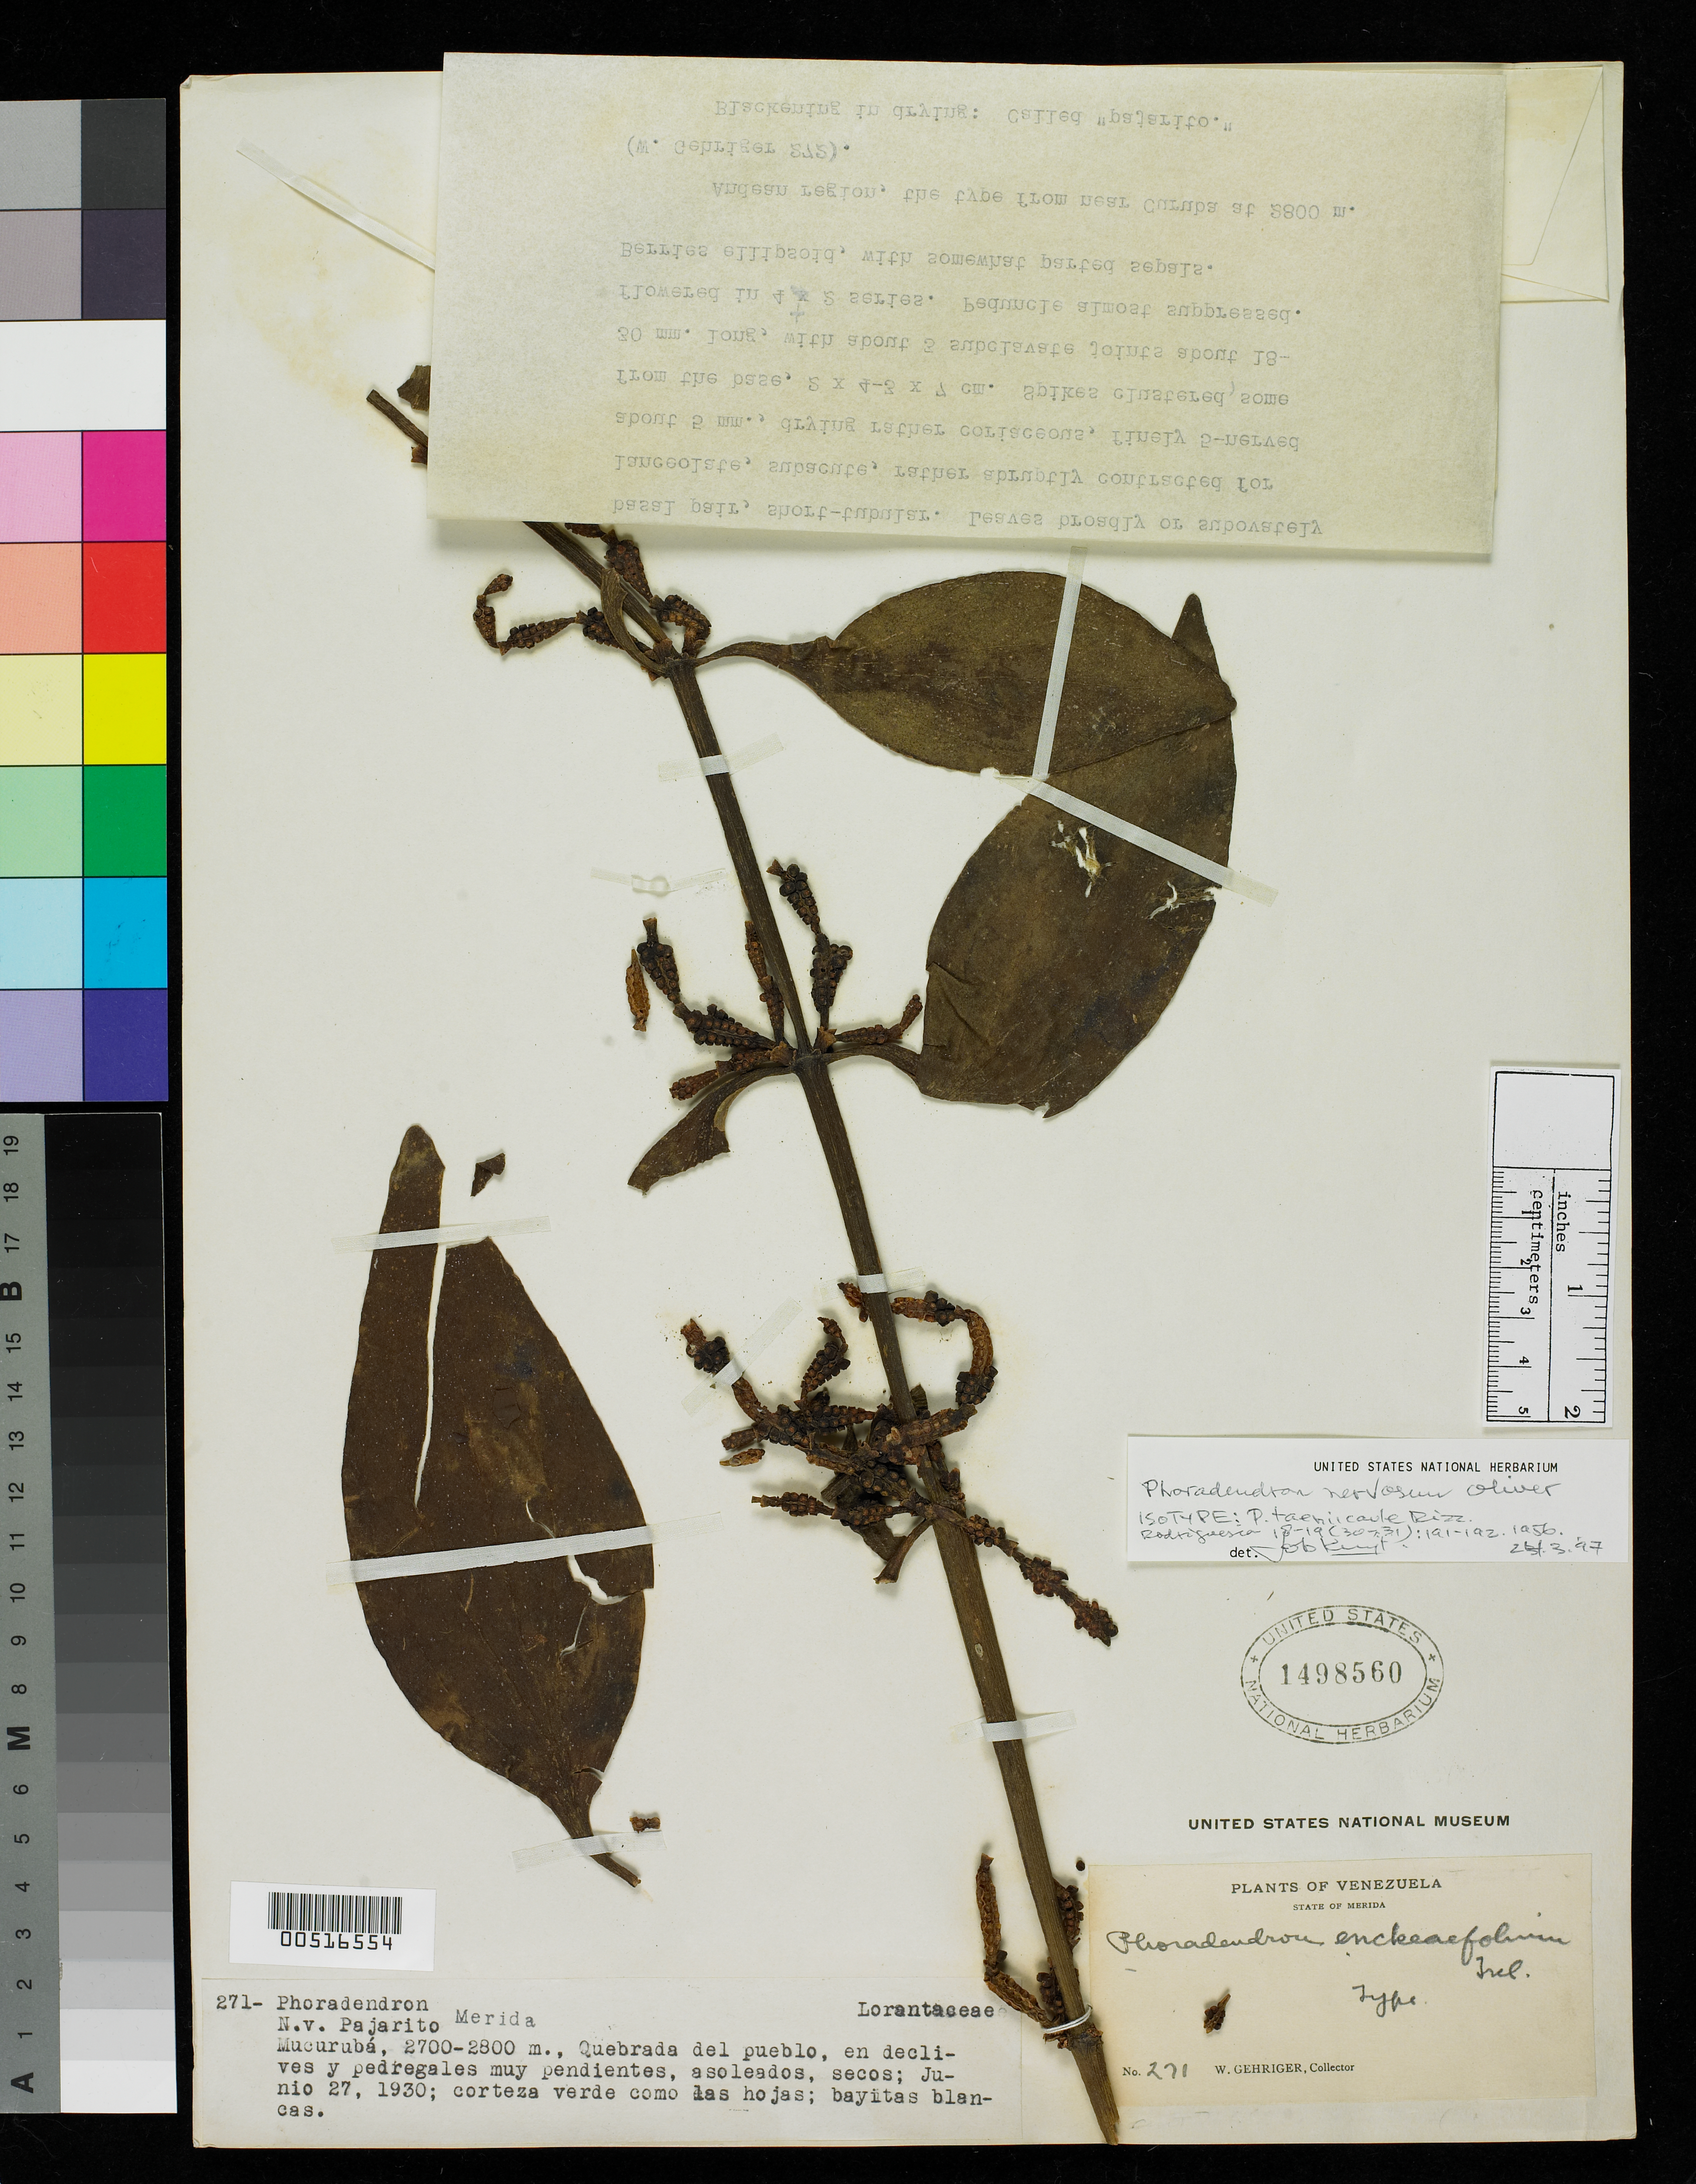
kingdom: Plantae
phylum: Tracheophyta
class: Magnoliopsida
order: Santalales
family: Viscaceae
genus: Phoradendron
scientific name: Phoradendron taeniicaule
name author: Rizzini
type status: Isotype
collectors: W. Gehriger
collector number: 271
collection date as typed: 27 Jun 1930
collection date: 1930-06-27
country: Venezuela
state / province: Mérida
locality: Quebrada del Pueblo, en Declives y Pedregales muy Pendientes, Asoleados.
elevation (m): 225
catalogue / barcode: US 1498560